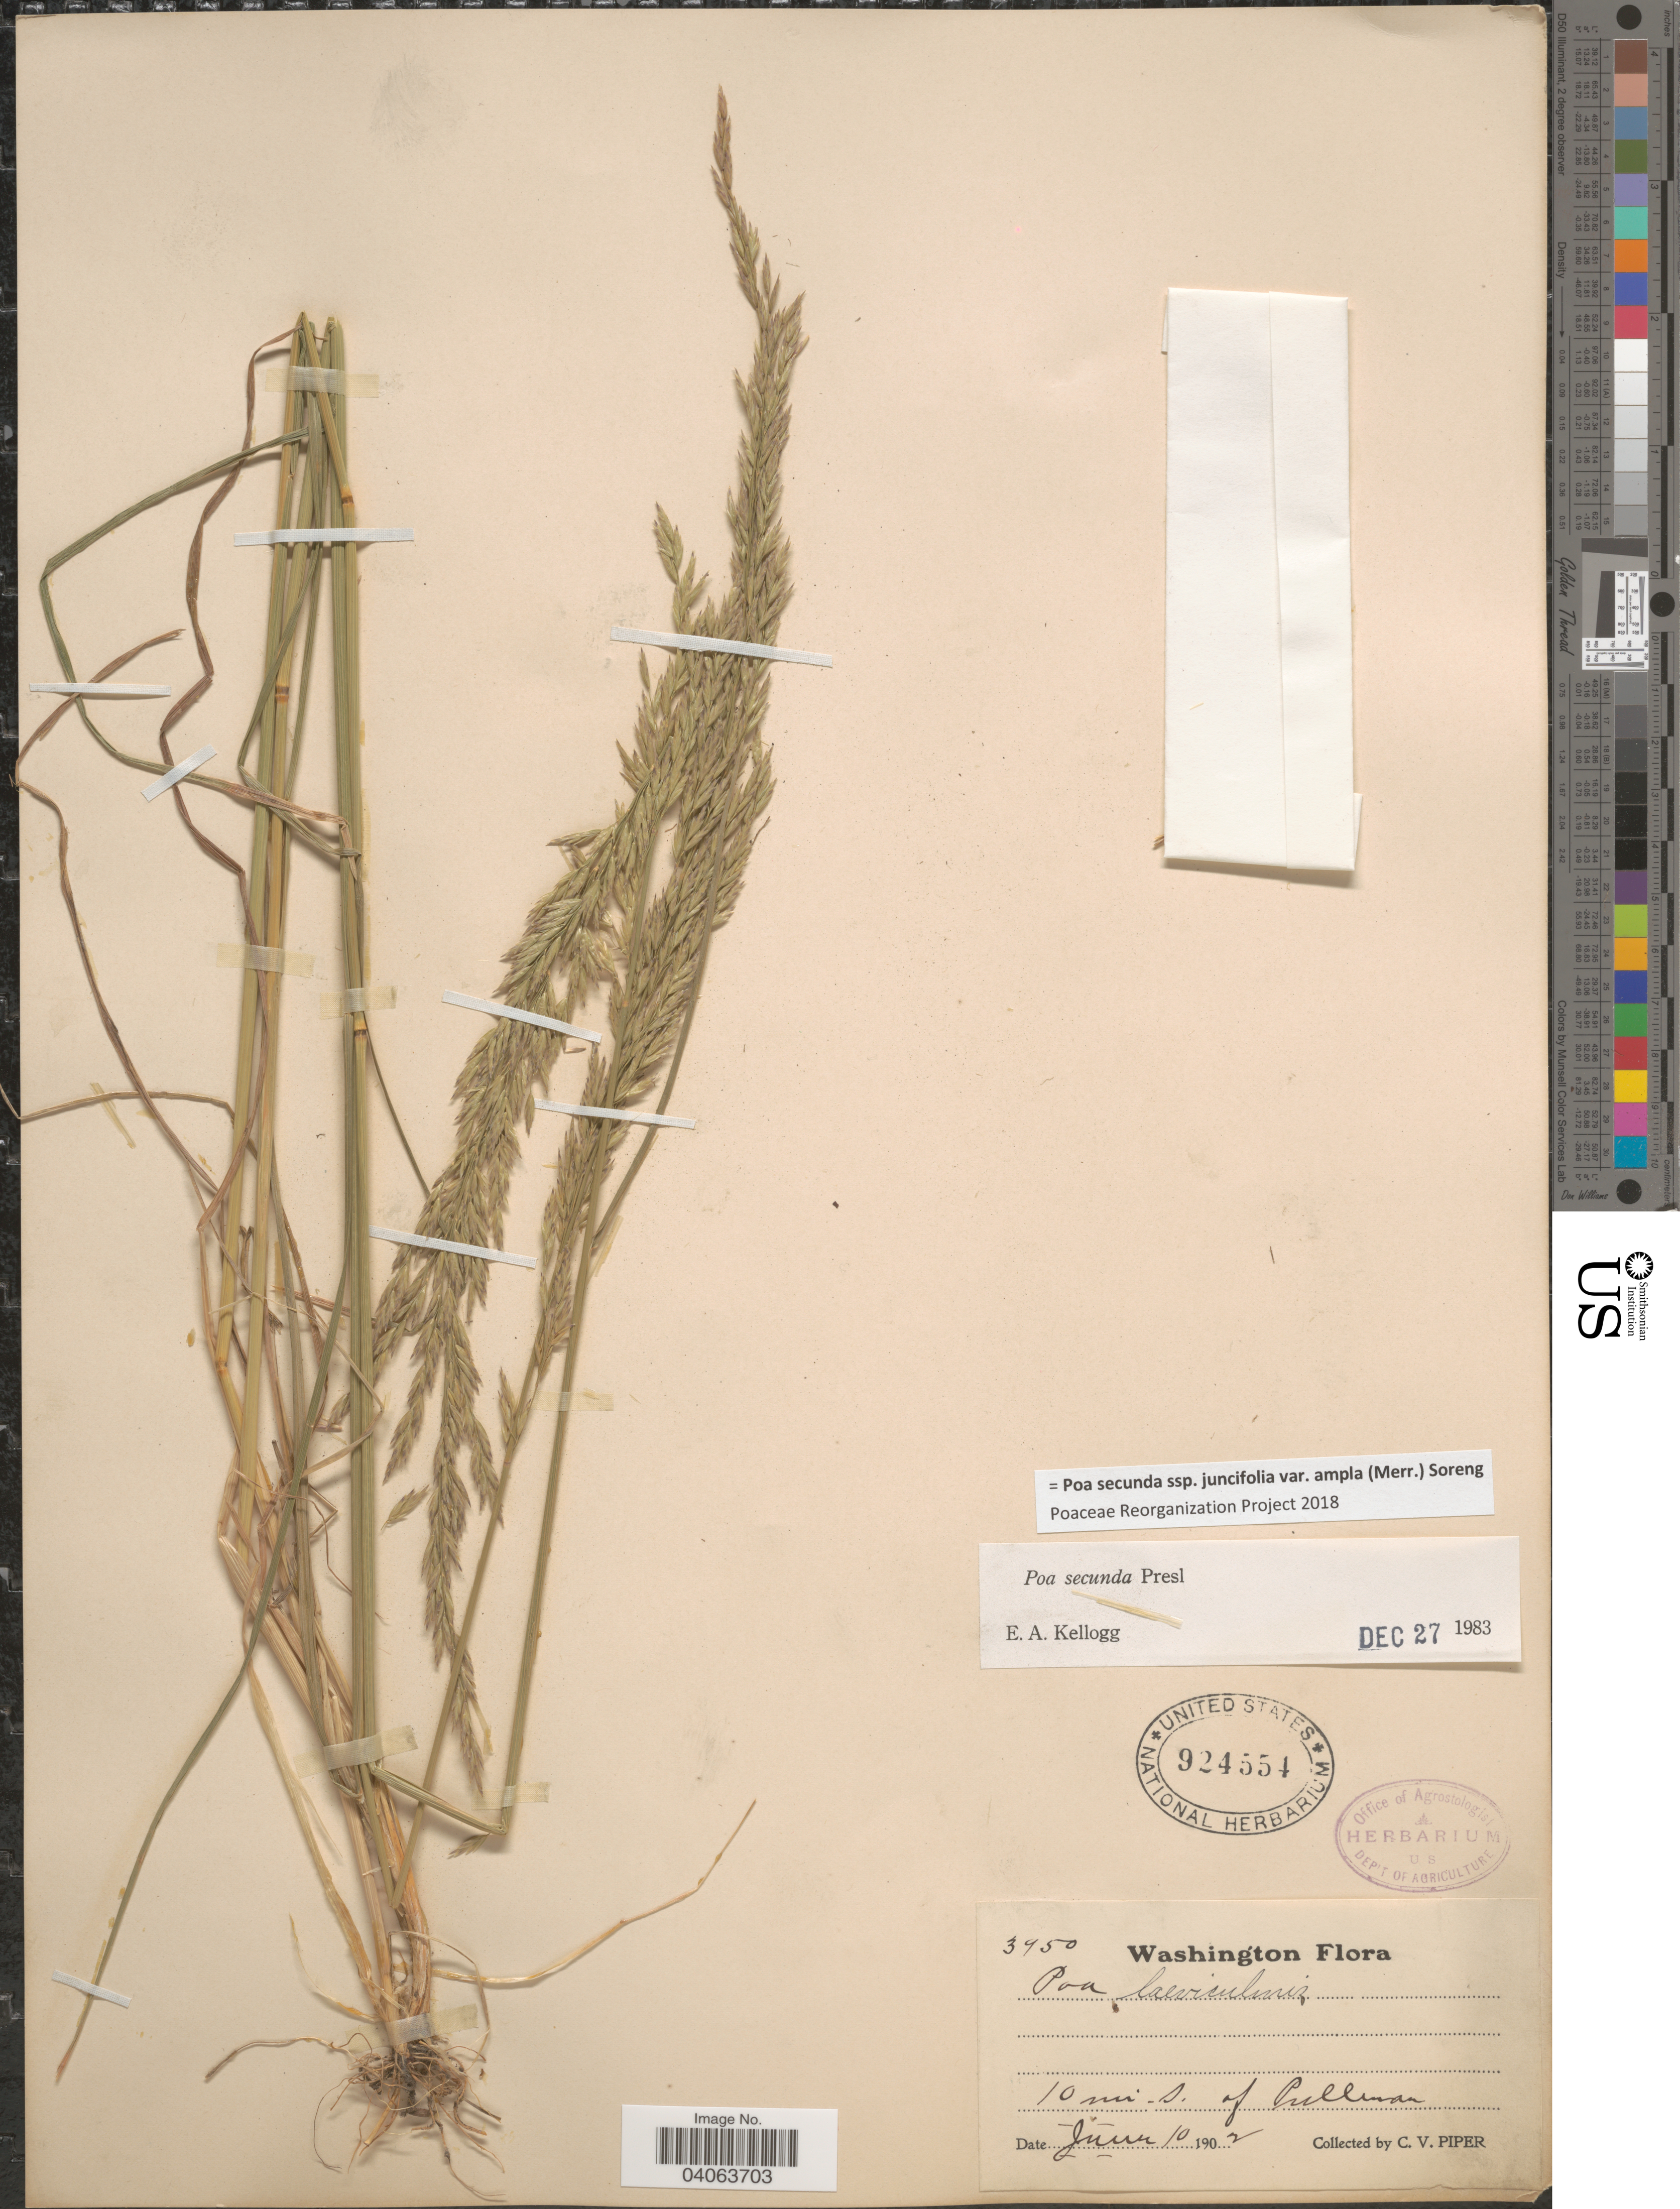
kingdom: Plantae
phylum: Tracheophyta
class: Liliopsida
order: Poales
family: Poaceae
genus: Poa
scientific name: Poa secunda subsp. juncifolia var. ampla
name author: (Merr.) Soreng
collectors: C. V. Piper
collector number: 3950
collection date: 1902-06-10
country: United States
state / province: Washington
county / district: Whitman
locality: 10 mi. s. of Pullman.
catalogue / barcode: US 924554